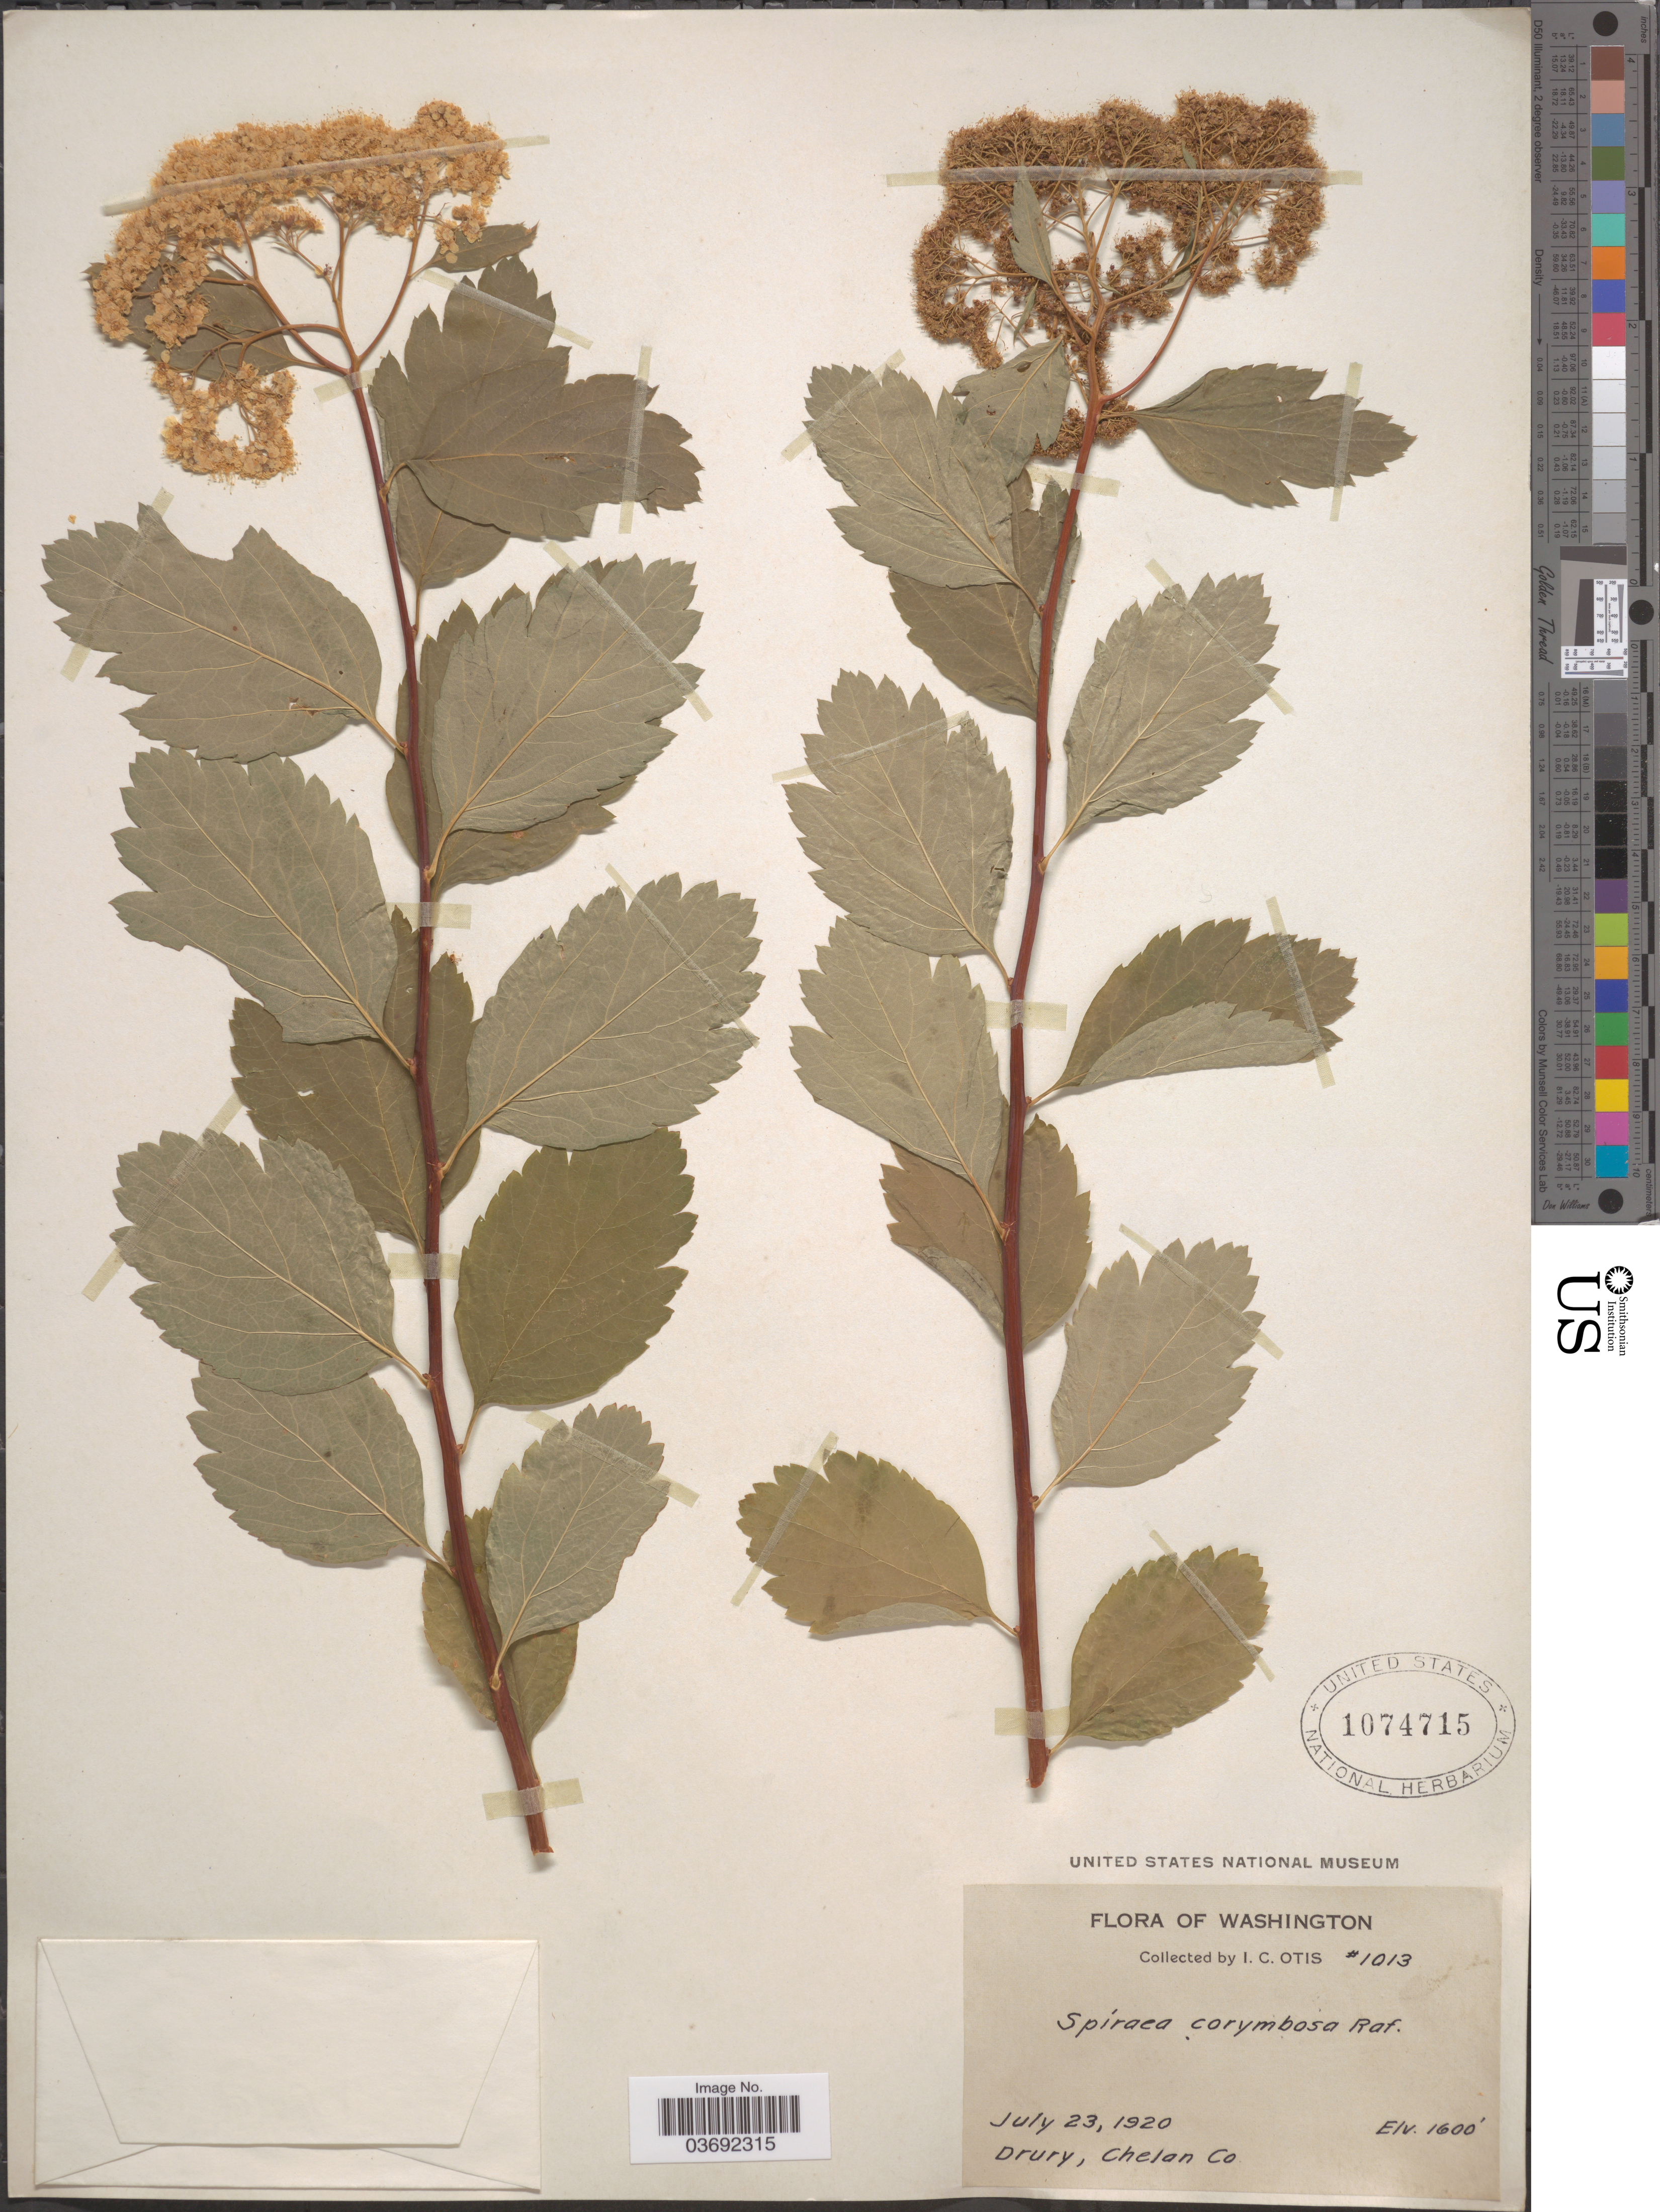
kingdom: Plantae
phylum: Tracheophyta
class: Magnoliopsida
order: Rosales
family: Rosaceae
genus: Spiraea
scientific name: Spiraea corymbosa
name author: Raf.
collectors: I. C. Otis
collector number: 1013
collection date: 1920-07-23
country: United States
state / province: Washington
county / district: Chelan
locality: Drury, Chelan Co.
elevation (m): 488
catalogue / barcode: US 1074715